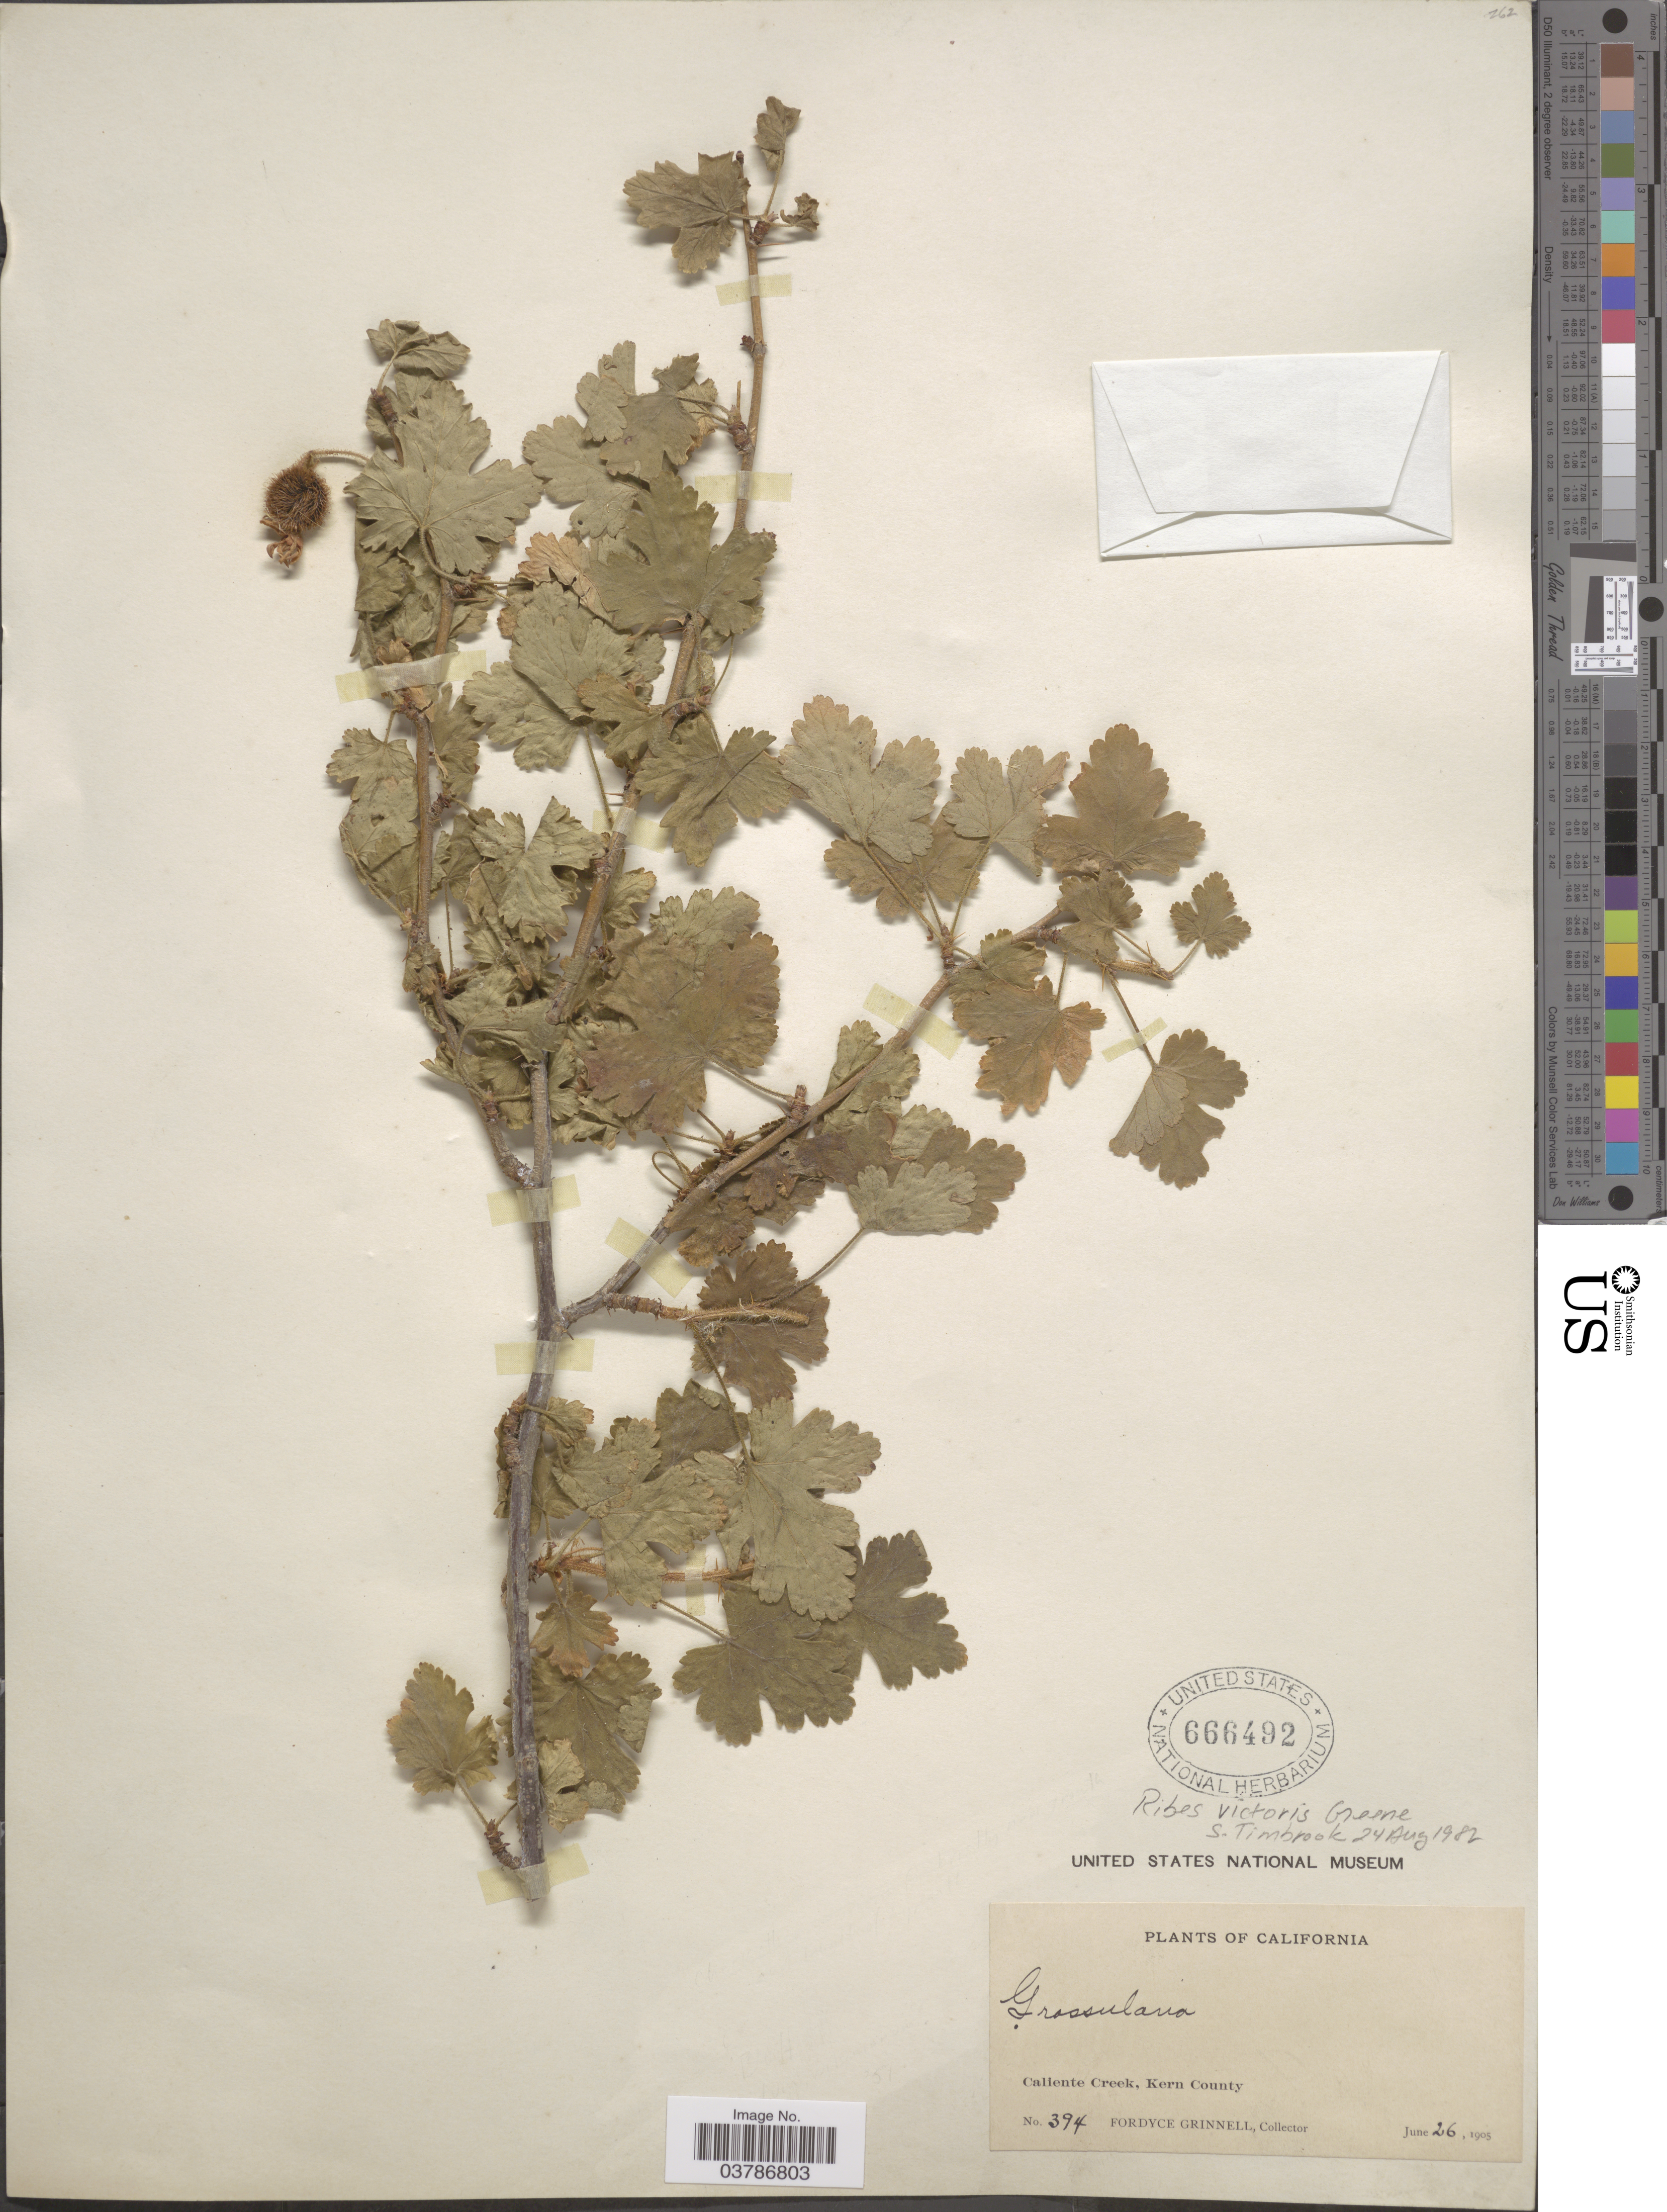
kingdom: Plantae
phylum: Tracheophyta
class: Magnoliopsida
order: Saxifragales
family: Grossulariaceae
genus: Ribes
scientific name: Ribes victoris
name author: Greene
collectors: F. Grinnell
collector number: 394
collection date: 1905-06-26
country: United States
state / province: California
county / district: Kern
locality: Caliente Creek, Kern County.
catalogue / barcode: US 666492